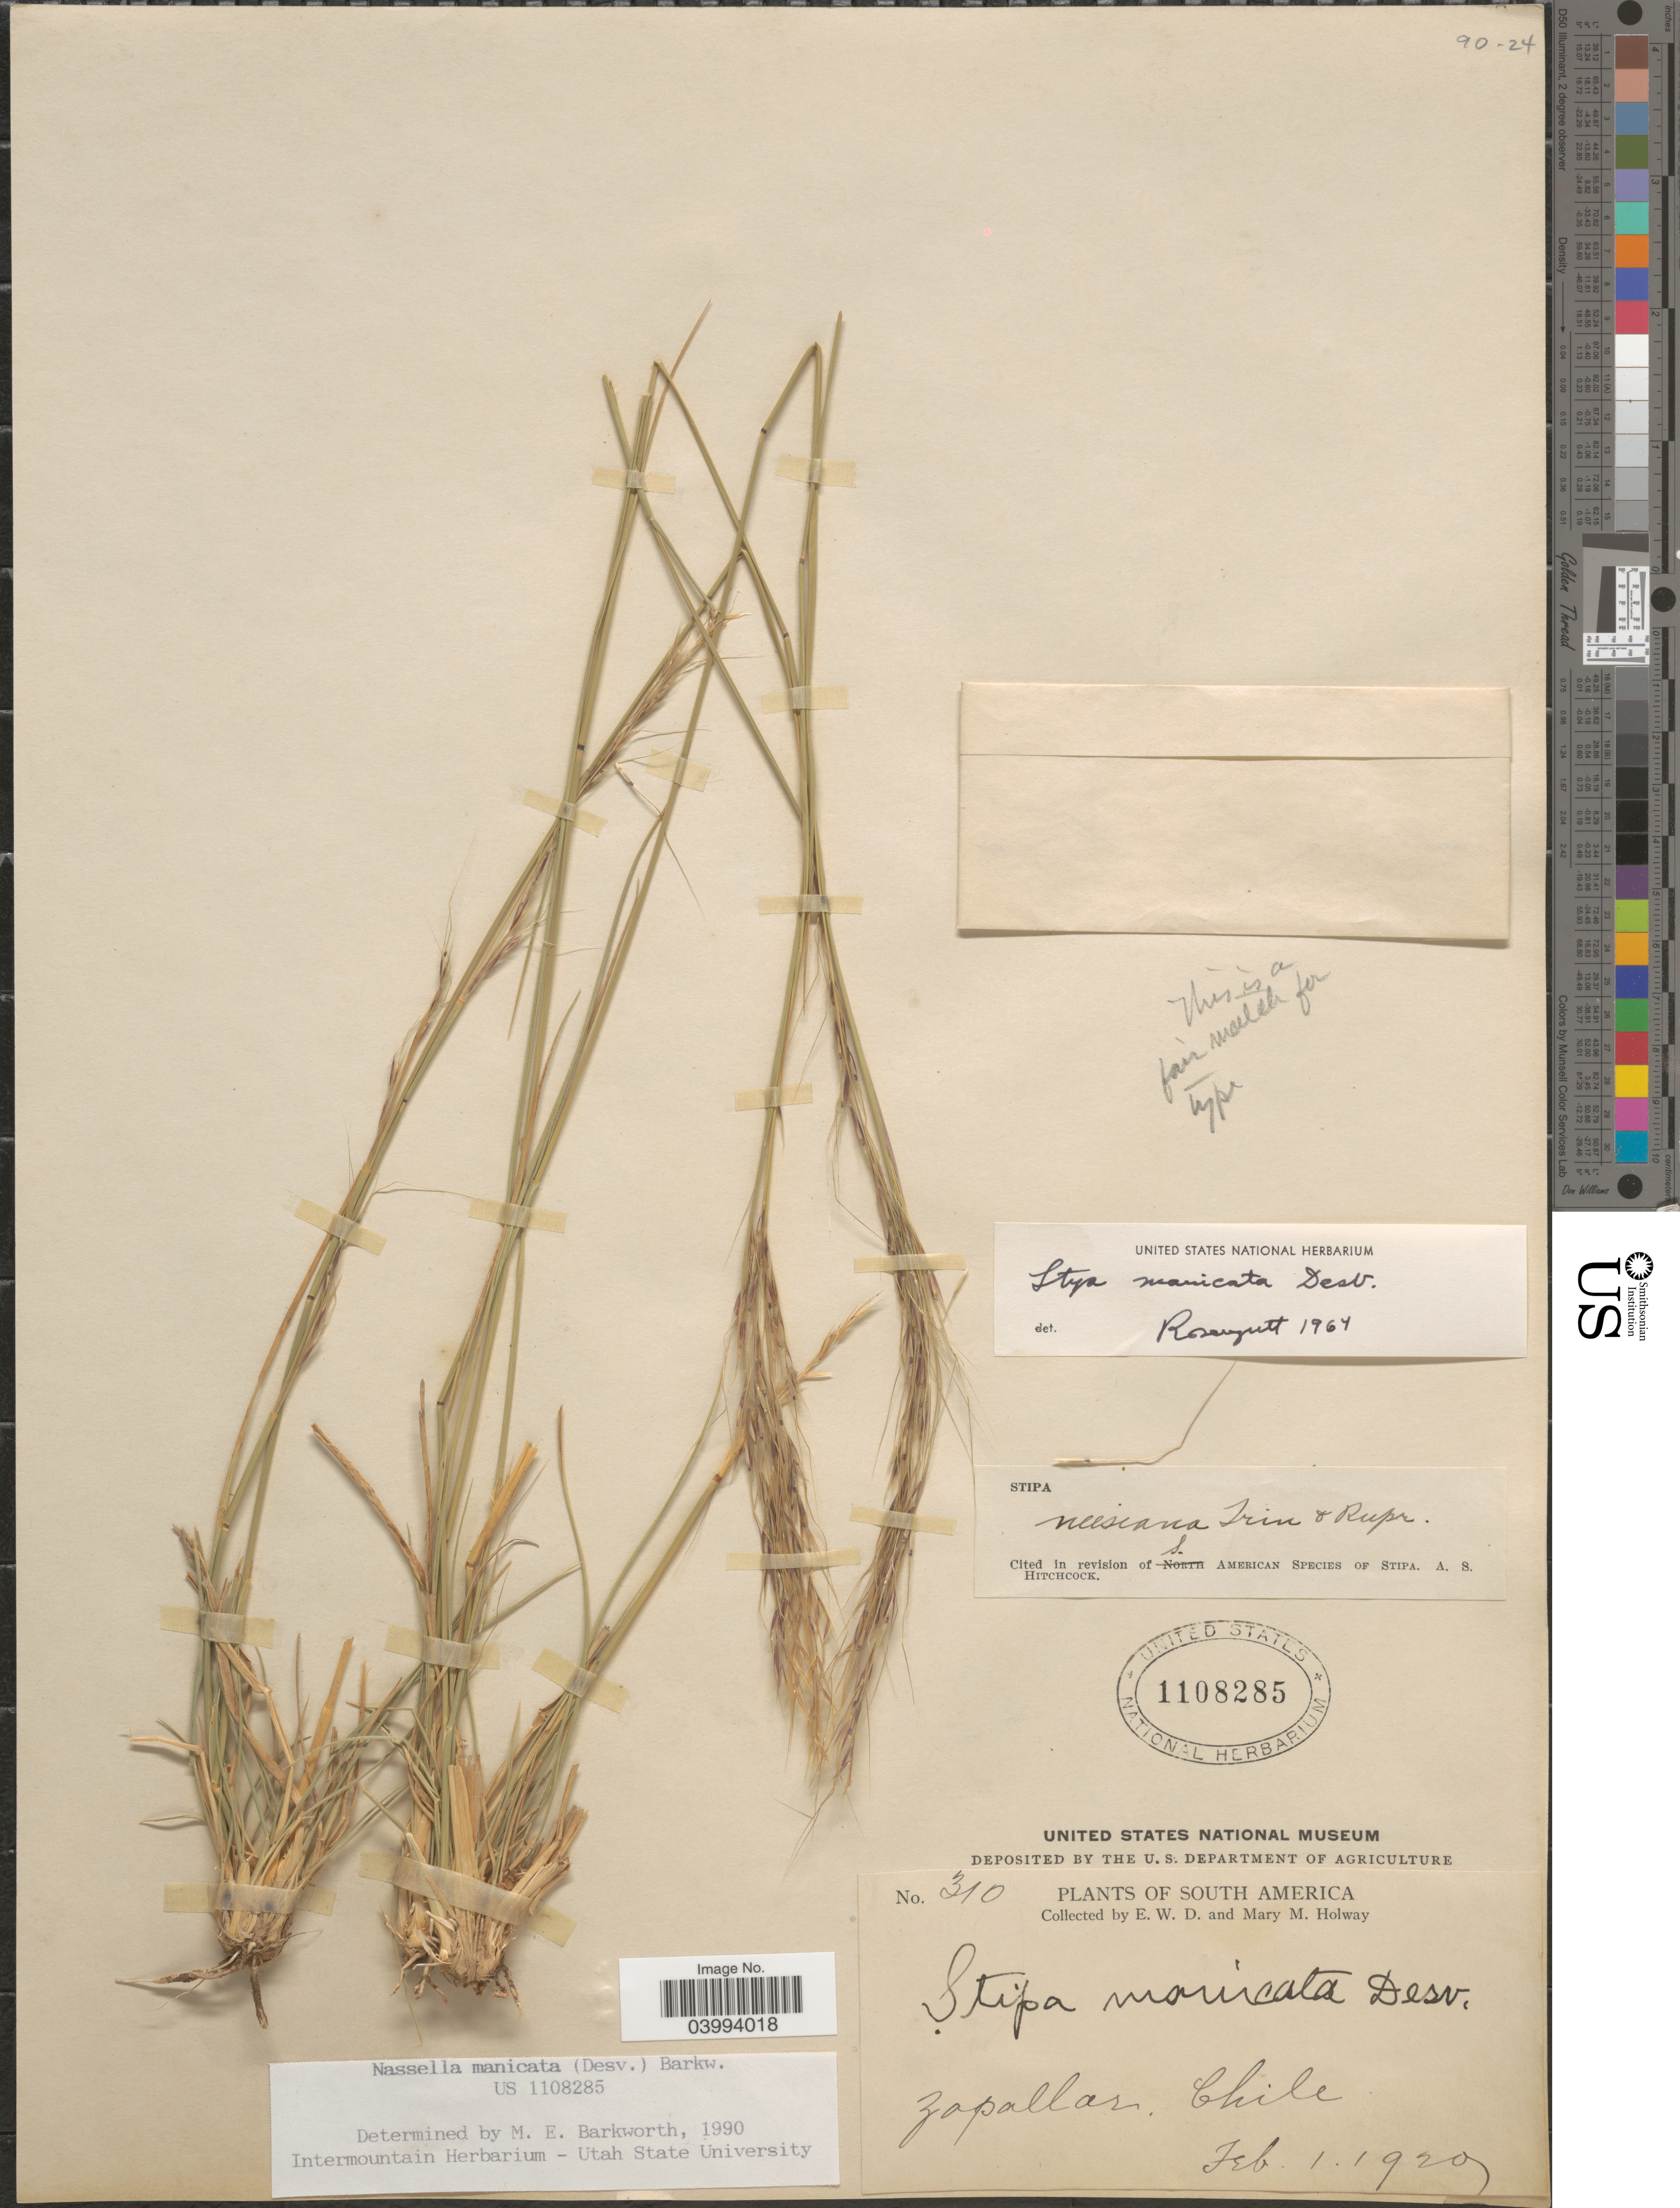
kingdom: Plantae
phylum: Tracheophyta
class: Liliopsida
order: Poales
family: Poaceae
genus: Nassella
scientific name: Nassella manicata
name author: (É. Desv.) Barkworth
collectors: E. W. D. Holway & M. M. Holway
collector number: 310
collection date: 1920-02-01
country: Chile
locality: Zapallar.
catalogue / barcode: US 1108285